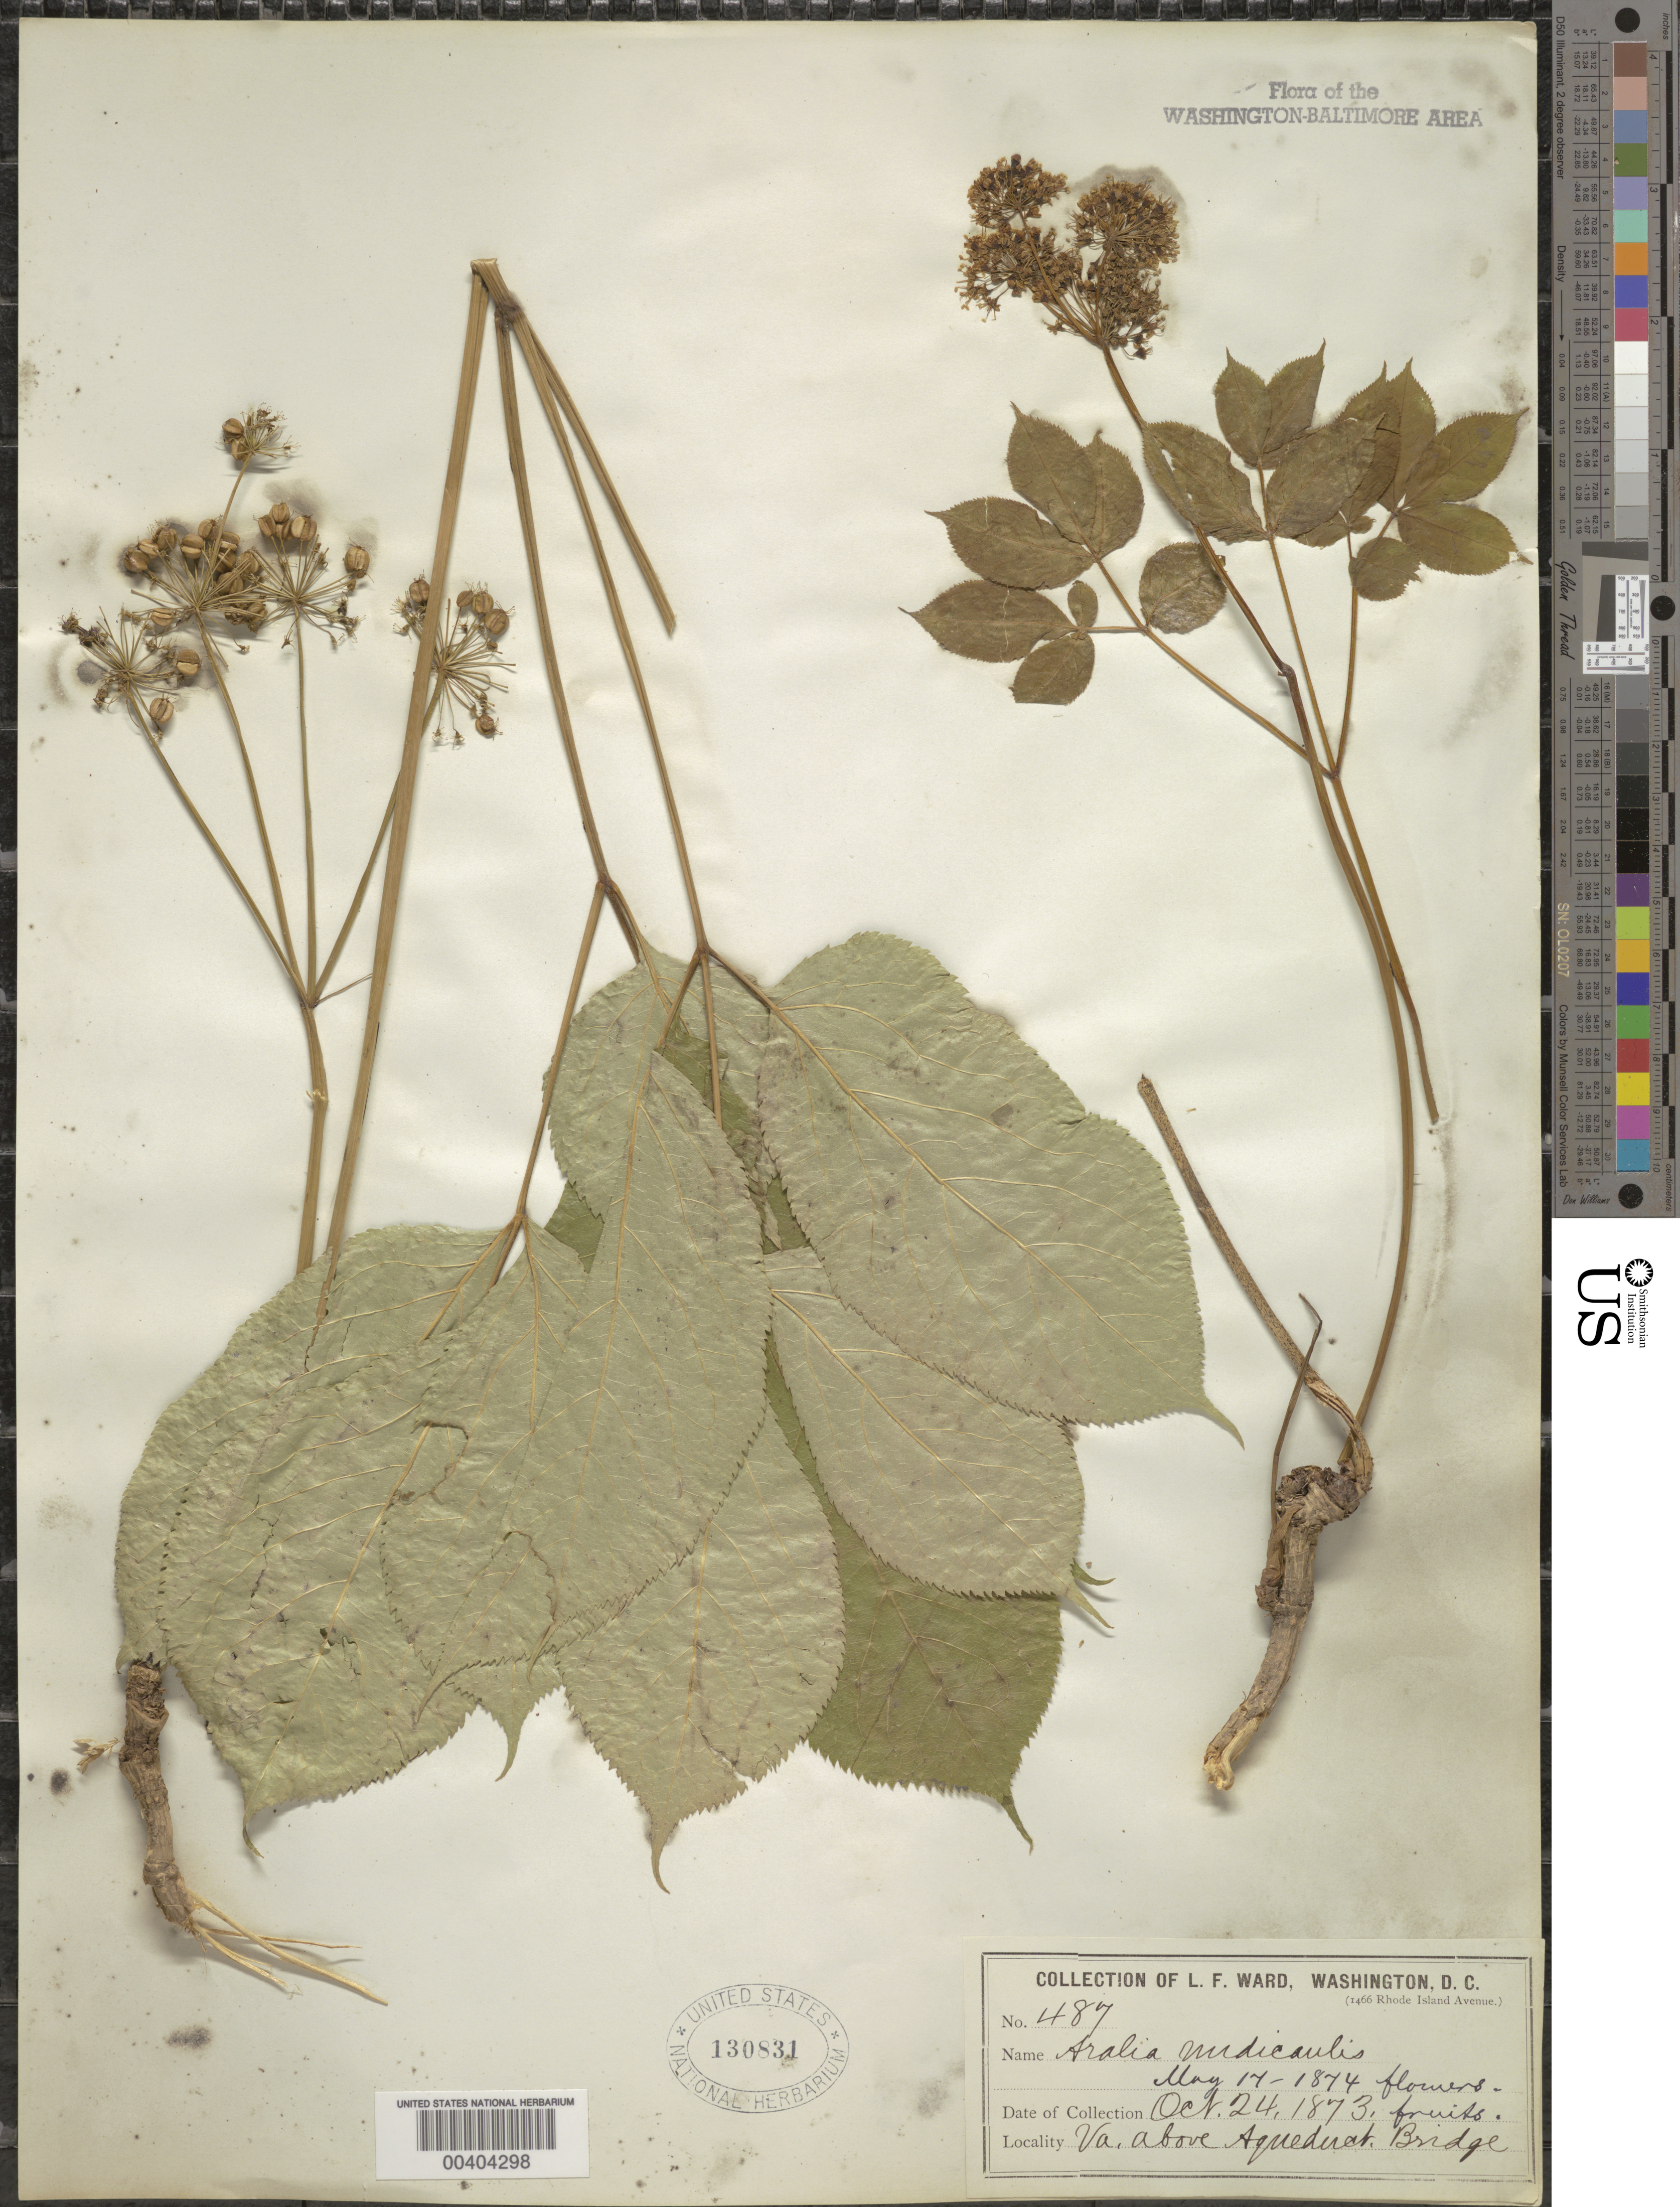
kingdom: Plantae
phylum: Tracheophyta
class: Magnoliopsida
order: Apiales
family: Araliaceae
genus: Aralia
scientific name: Aralia nudicaulis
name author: L.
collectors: L. F. Ward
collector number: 487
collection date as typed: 24 Oct 1873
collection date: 1873-10-24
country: United States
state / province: Virginia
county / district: Fairfax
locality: Above Aqueduct Bridge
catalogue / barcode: US 130831